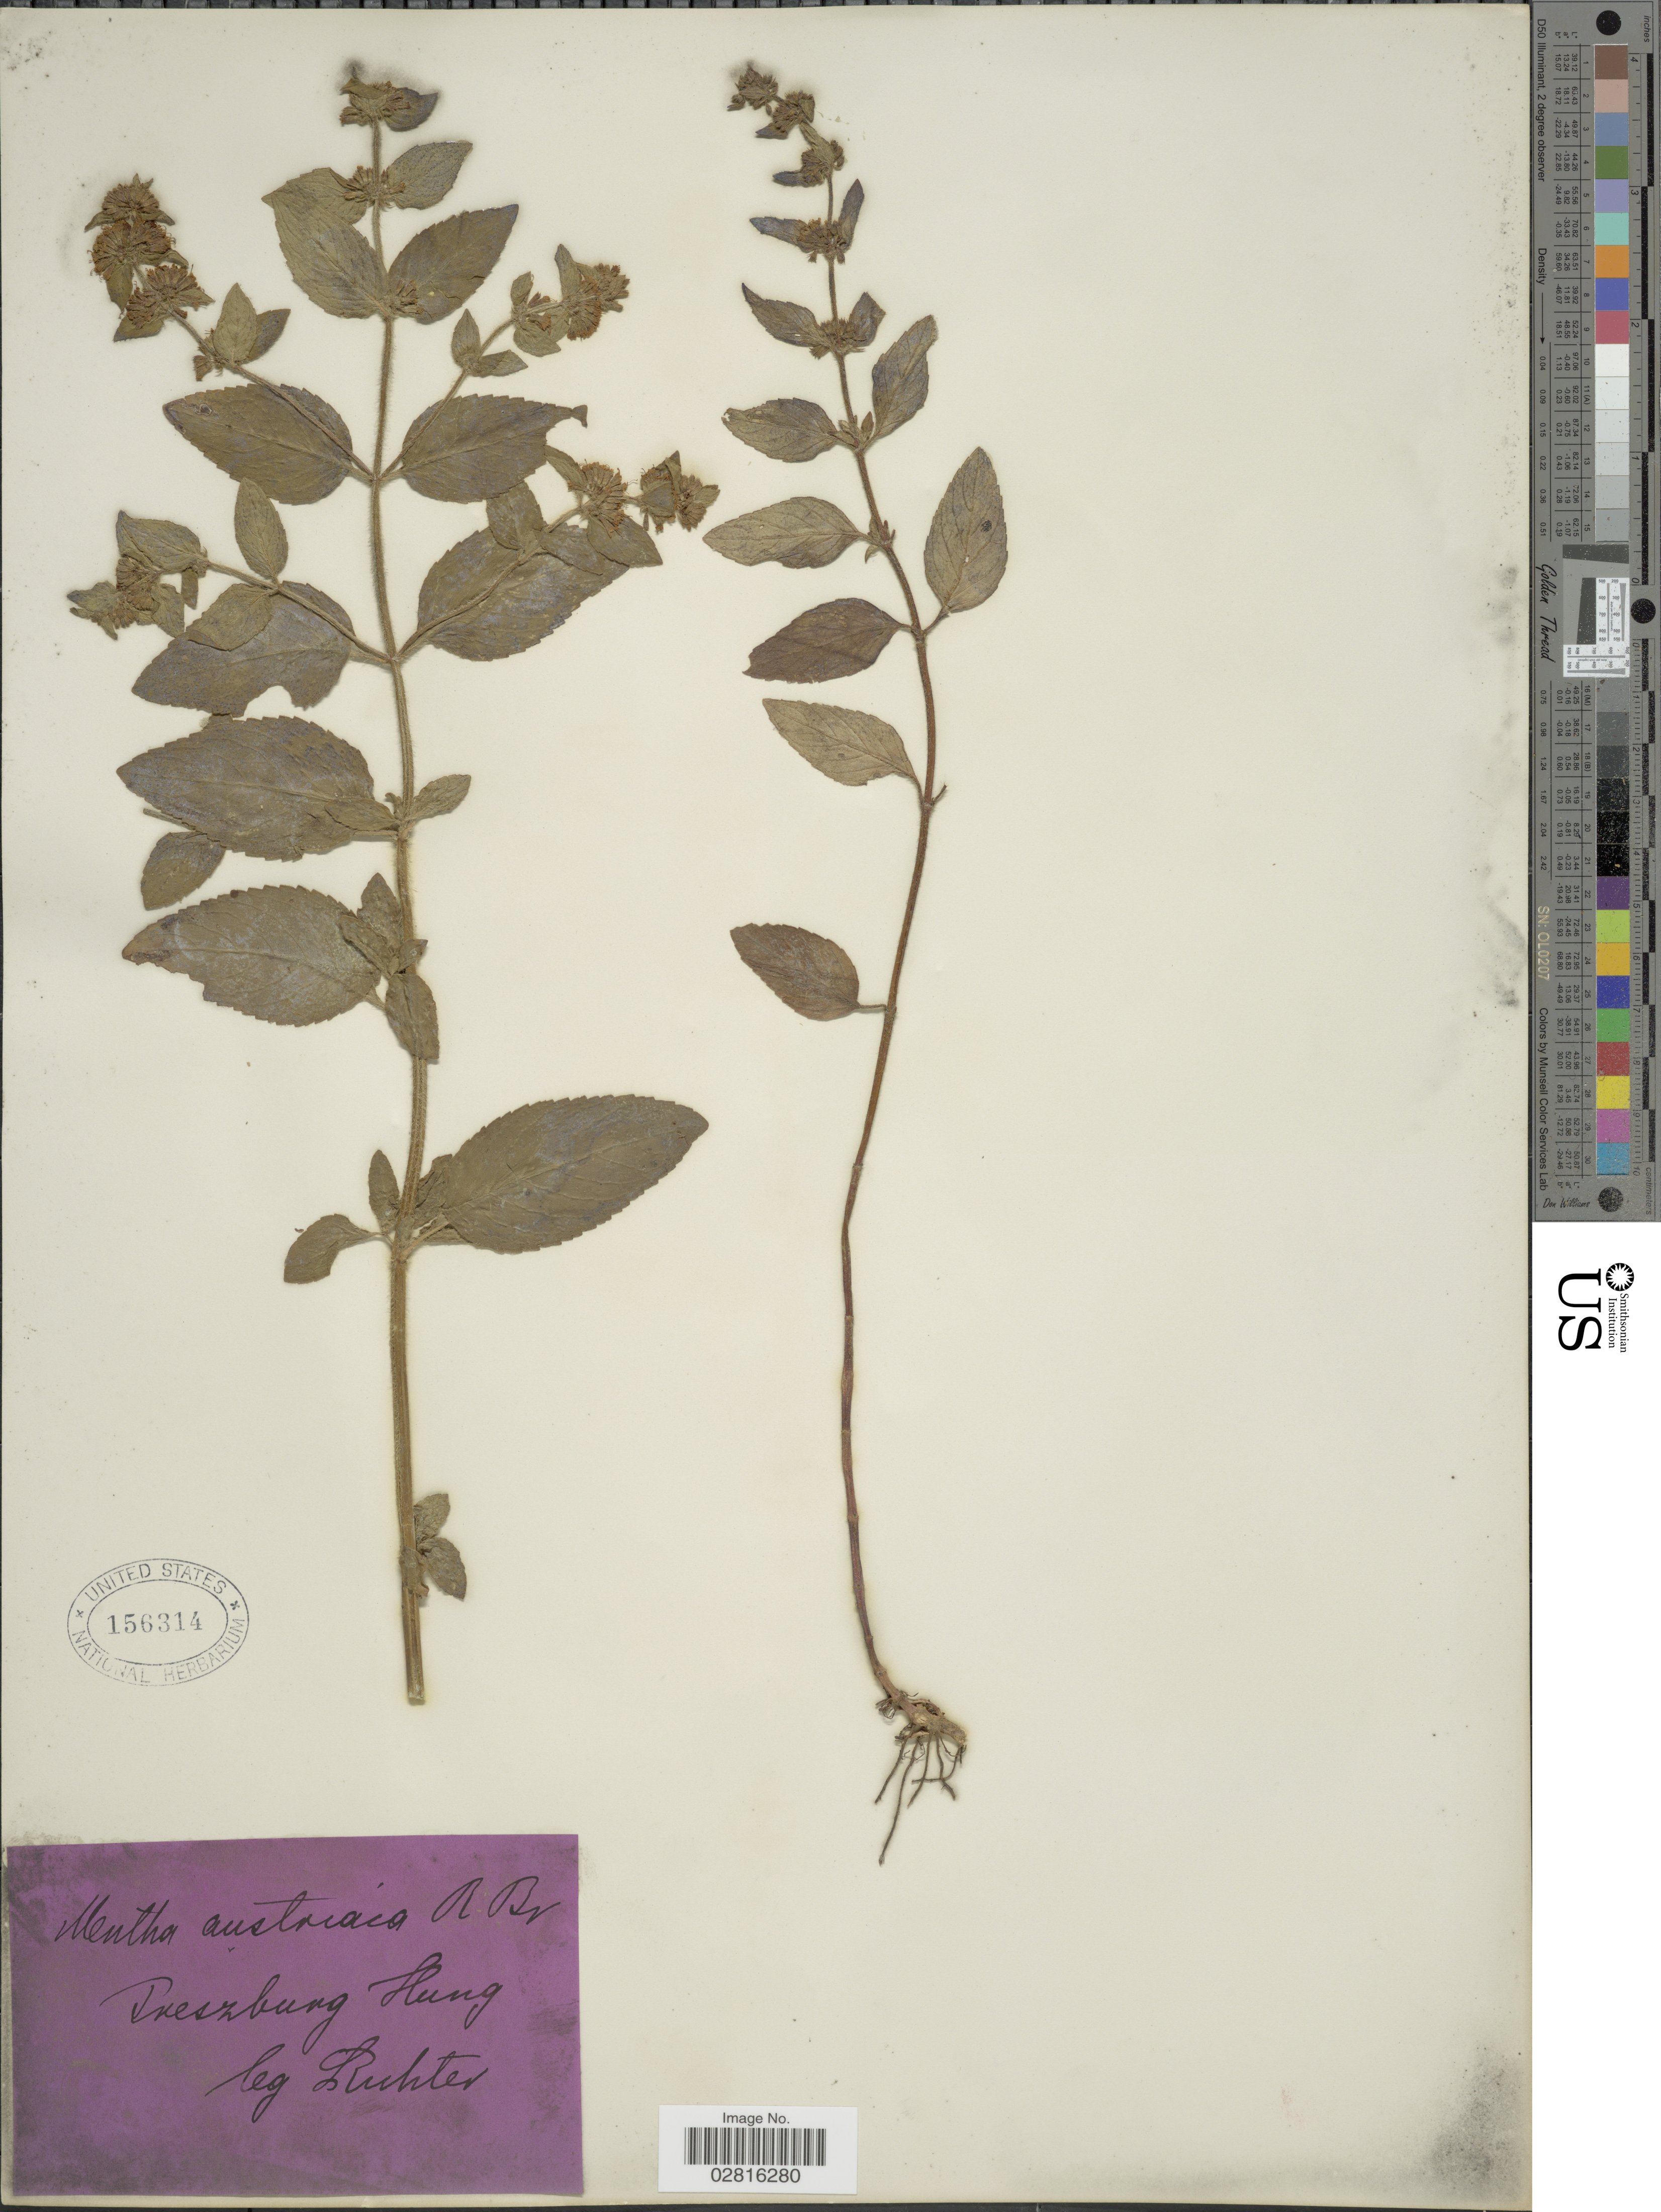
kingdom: Plantae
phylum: Tracheophyta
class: Magnoliopsida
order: Lamiales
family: Lamiaceae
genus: Mentha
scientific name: Mentha austriaca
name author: Jacq.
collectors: -- Richter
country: Slovakia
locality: Preszburg Hung.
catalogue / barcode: US 156314